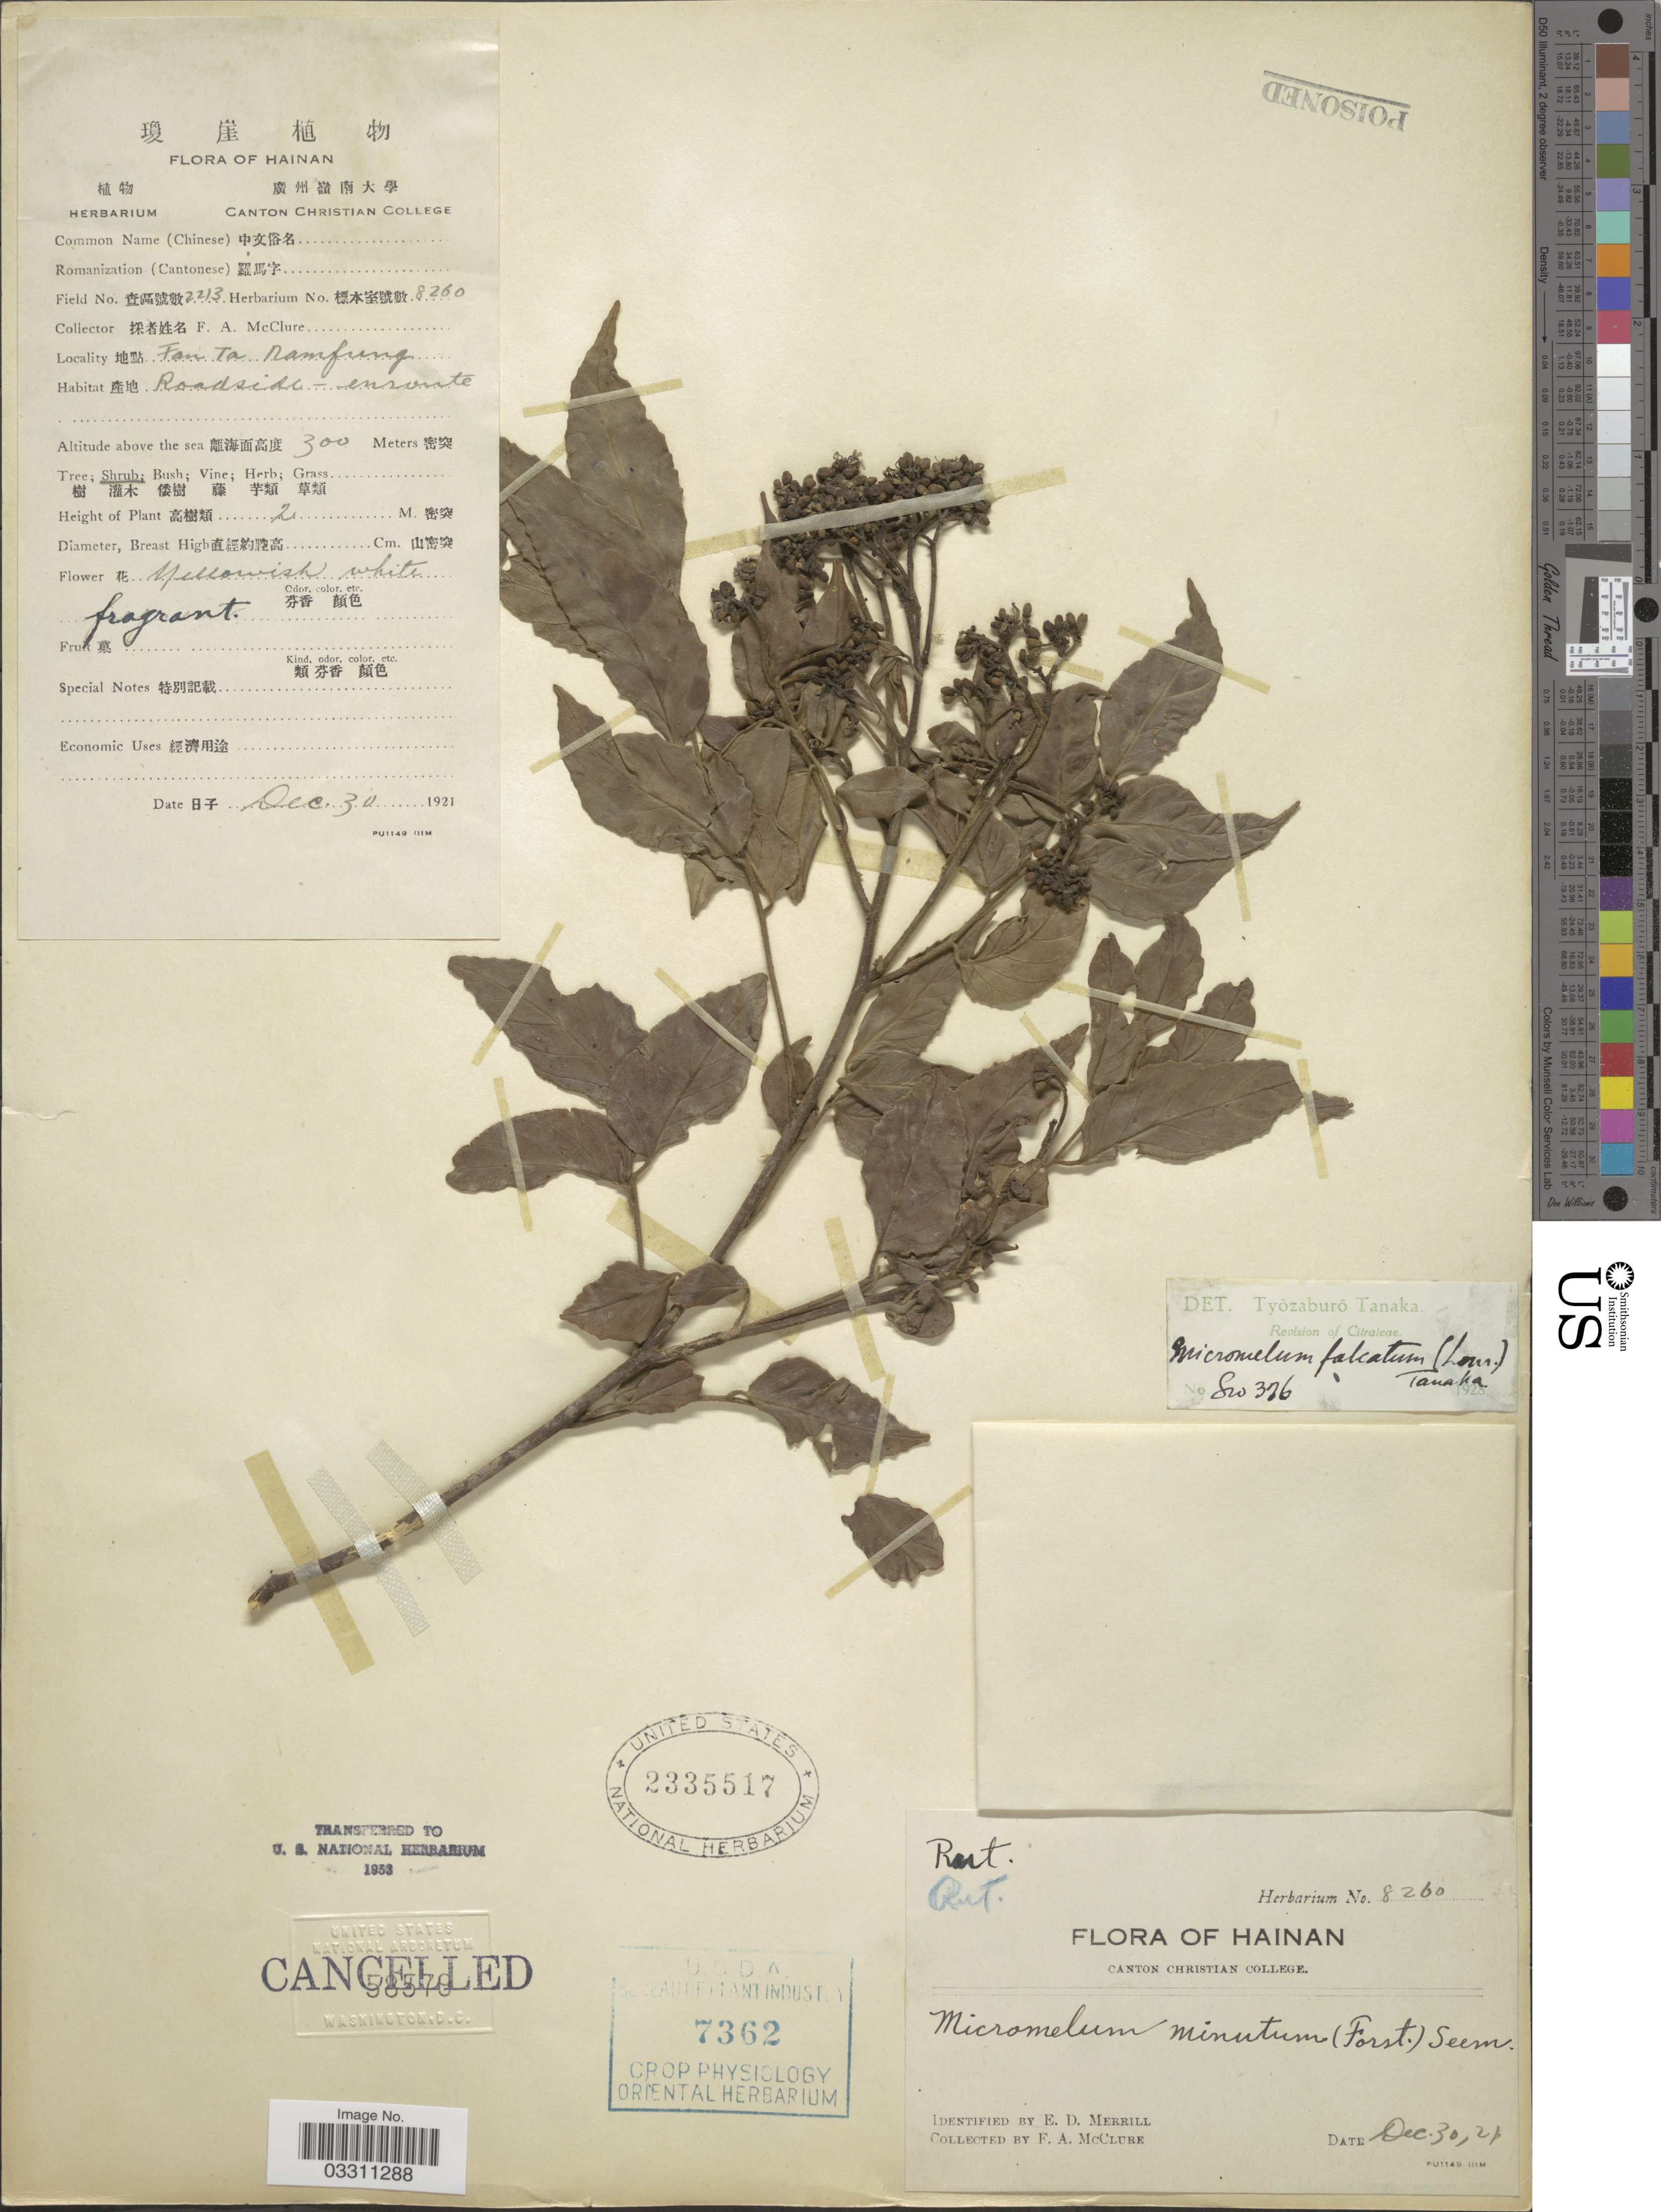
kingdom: Plantae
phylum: Tracheophyta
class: Magnoliopsida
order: Sapindales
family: Rutaceae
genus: Micromelum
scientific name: Micromelum falcatum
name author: Tanaka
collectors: F. A. McClure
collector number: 2213/8260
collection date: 1912-12-30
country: China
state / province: Hainan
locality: Fan Ta Namfung.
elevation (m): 300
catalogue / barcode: US 2335517